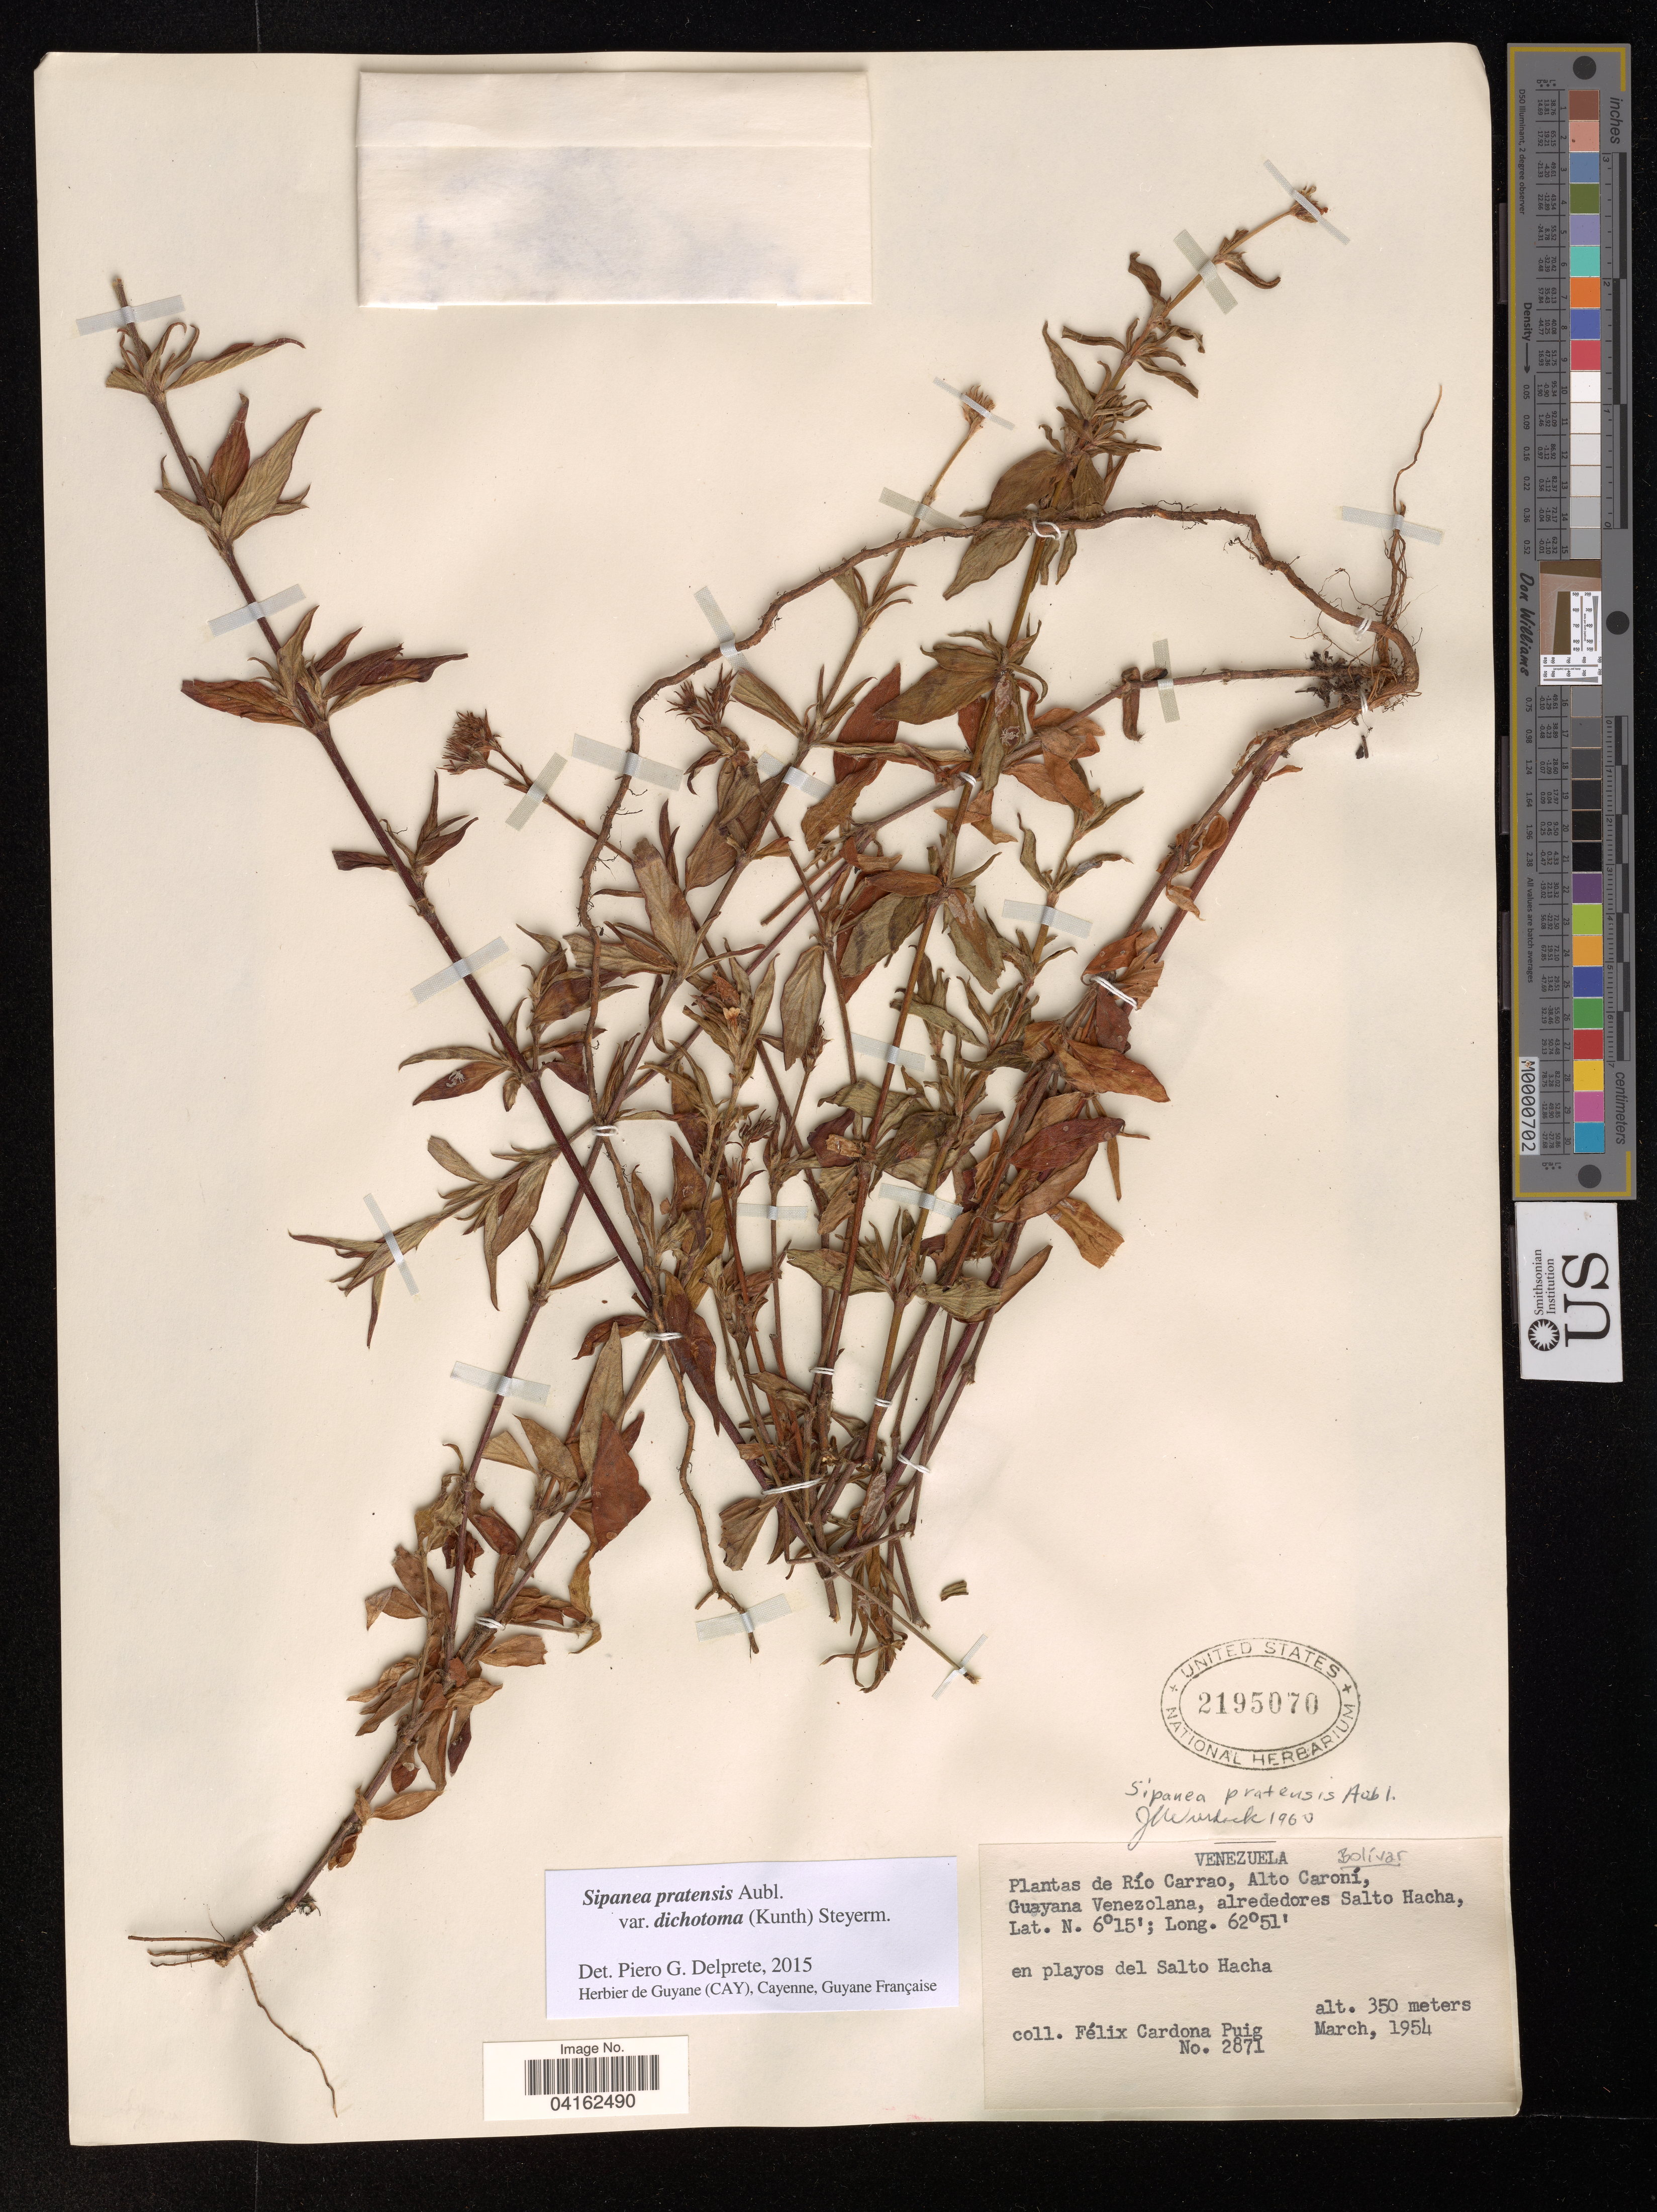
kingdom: Plantae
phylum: Tracheophyta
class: Magnoliopsida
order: Gentianales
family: Rubiaceae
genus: Sipanea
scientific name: Sipanea pratensis var. dichotoma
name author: (Kunth) Steyerm.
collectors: F. Cardona Puig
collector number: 2871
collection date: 1954-03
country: Venezuela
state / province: Bolivar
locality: Río Carrao, Alto Caroní, Guayana Venezolana, alrededores Salto Hacha. En playos del Salto Hacha.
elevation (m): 350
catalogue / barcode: US 2195070